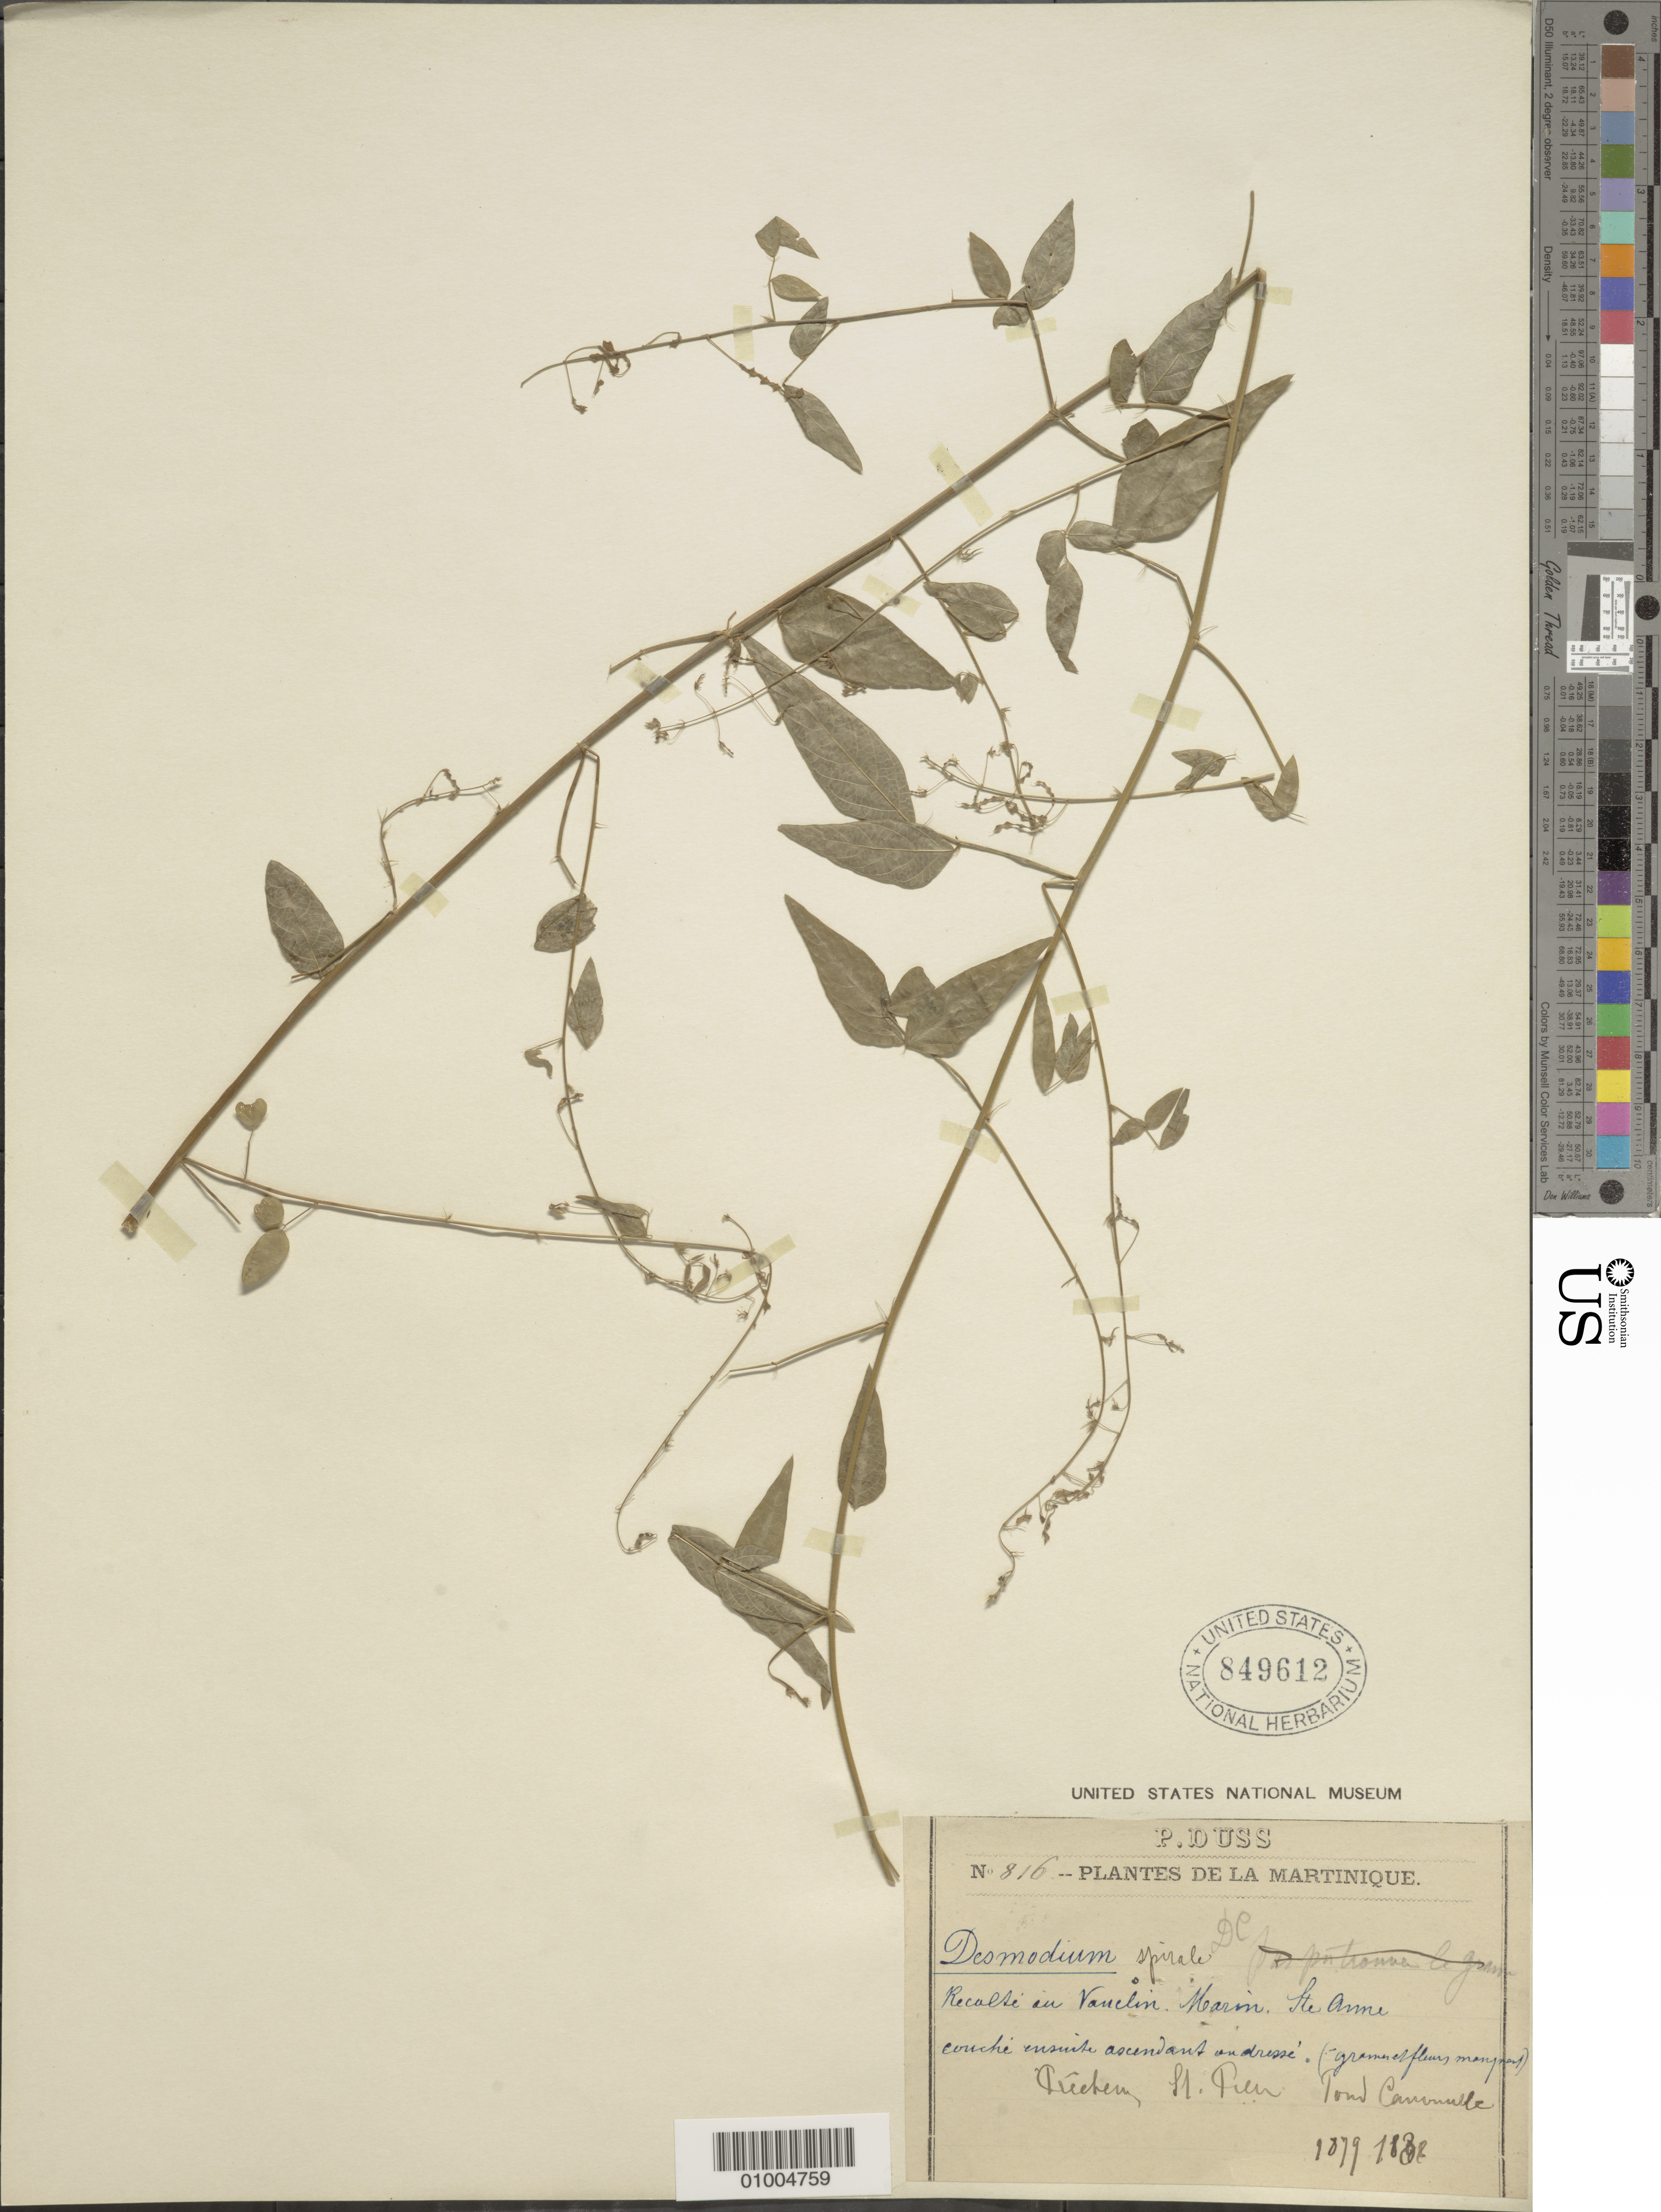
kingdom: Plantae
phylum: Tracheophyta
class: Magnoliopsida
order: Fabales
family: Fabaceae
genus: Desmodium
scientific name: Desmodium procumbens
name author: (Mill.) Hitchc.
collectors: Père Duss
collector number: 816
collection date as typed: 1879 to -- --- 1888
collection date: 1879/1888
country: Martinique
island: Martinique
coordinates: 0 N, 0 E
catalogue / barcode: US 849612